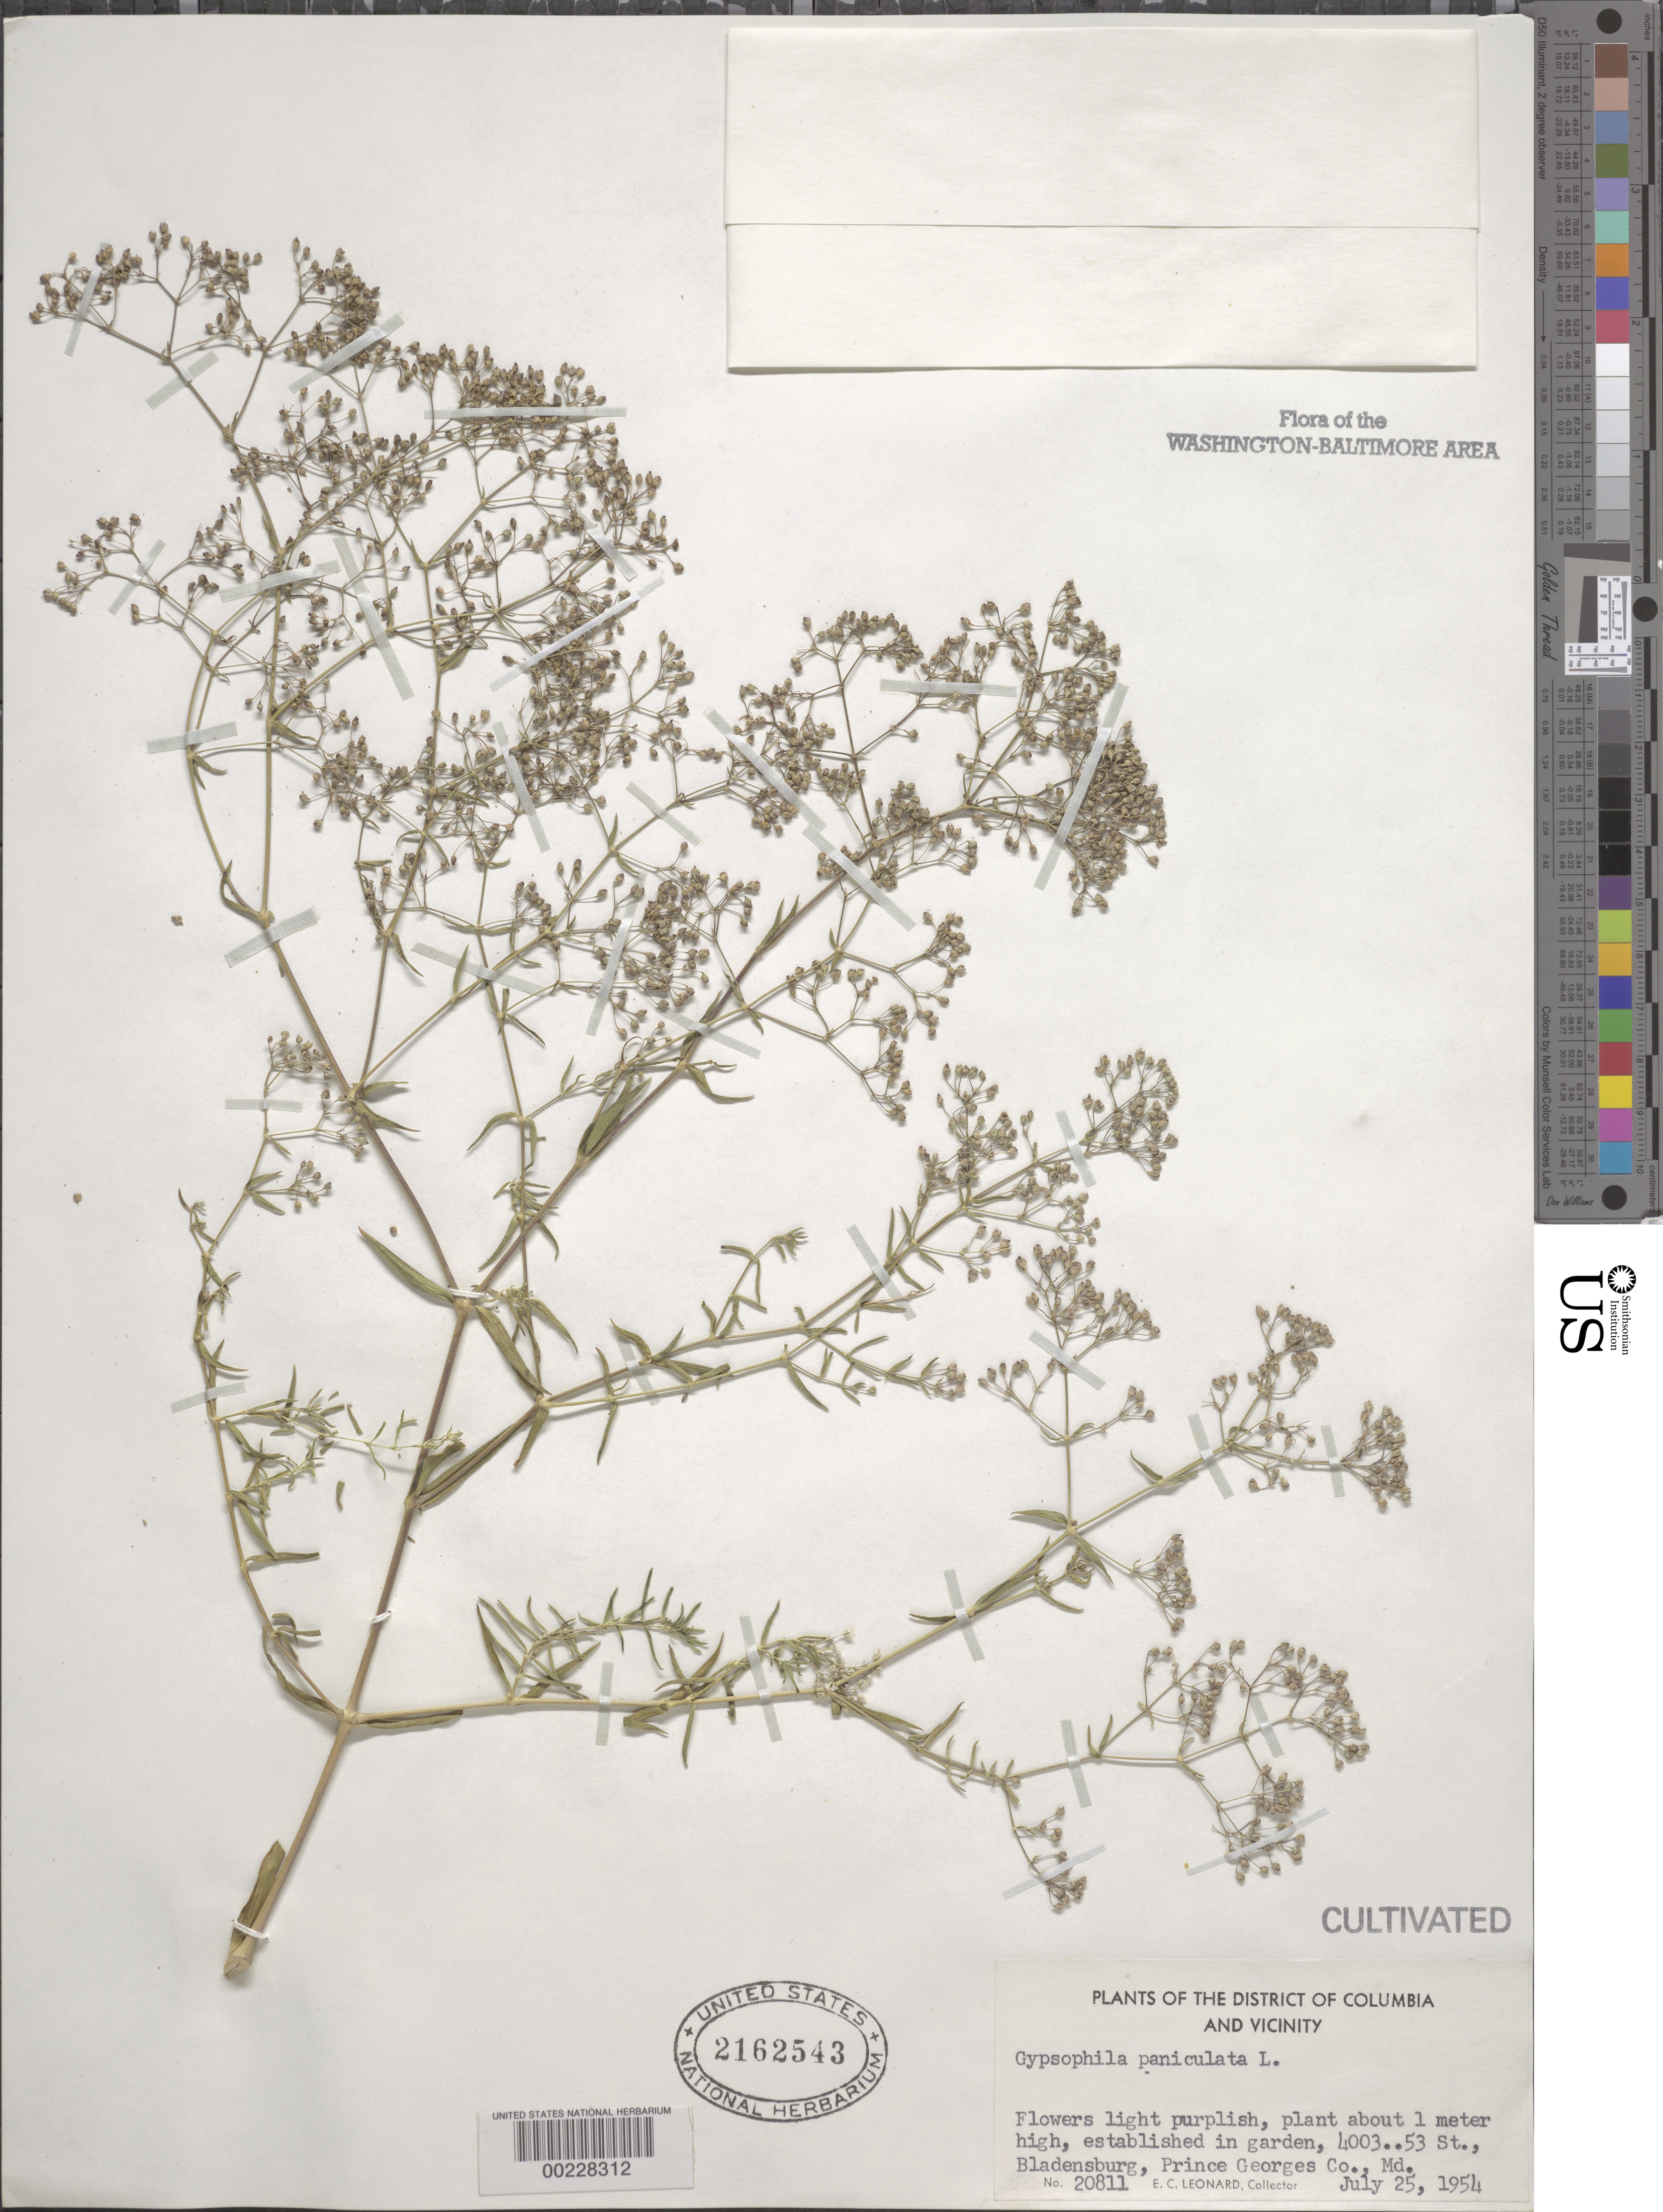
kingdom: Plantae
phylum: Tracheophyta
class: Magnoliopsida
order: Caryophyllales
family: Caryophyllaceae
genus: Gypsophila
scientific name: Gypsophila paniculata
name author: L.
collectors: E. C. Leonard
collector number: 20811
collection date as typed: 25 Jul 1954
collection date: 1954-07-25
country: United States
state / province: Maryland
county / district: Prince George's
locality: Bladensburg, 4003 53rd St, garden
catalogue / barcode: US 2162543